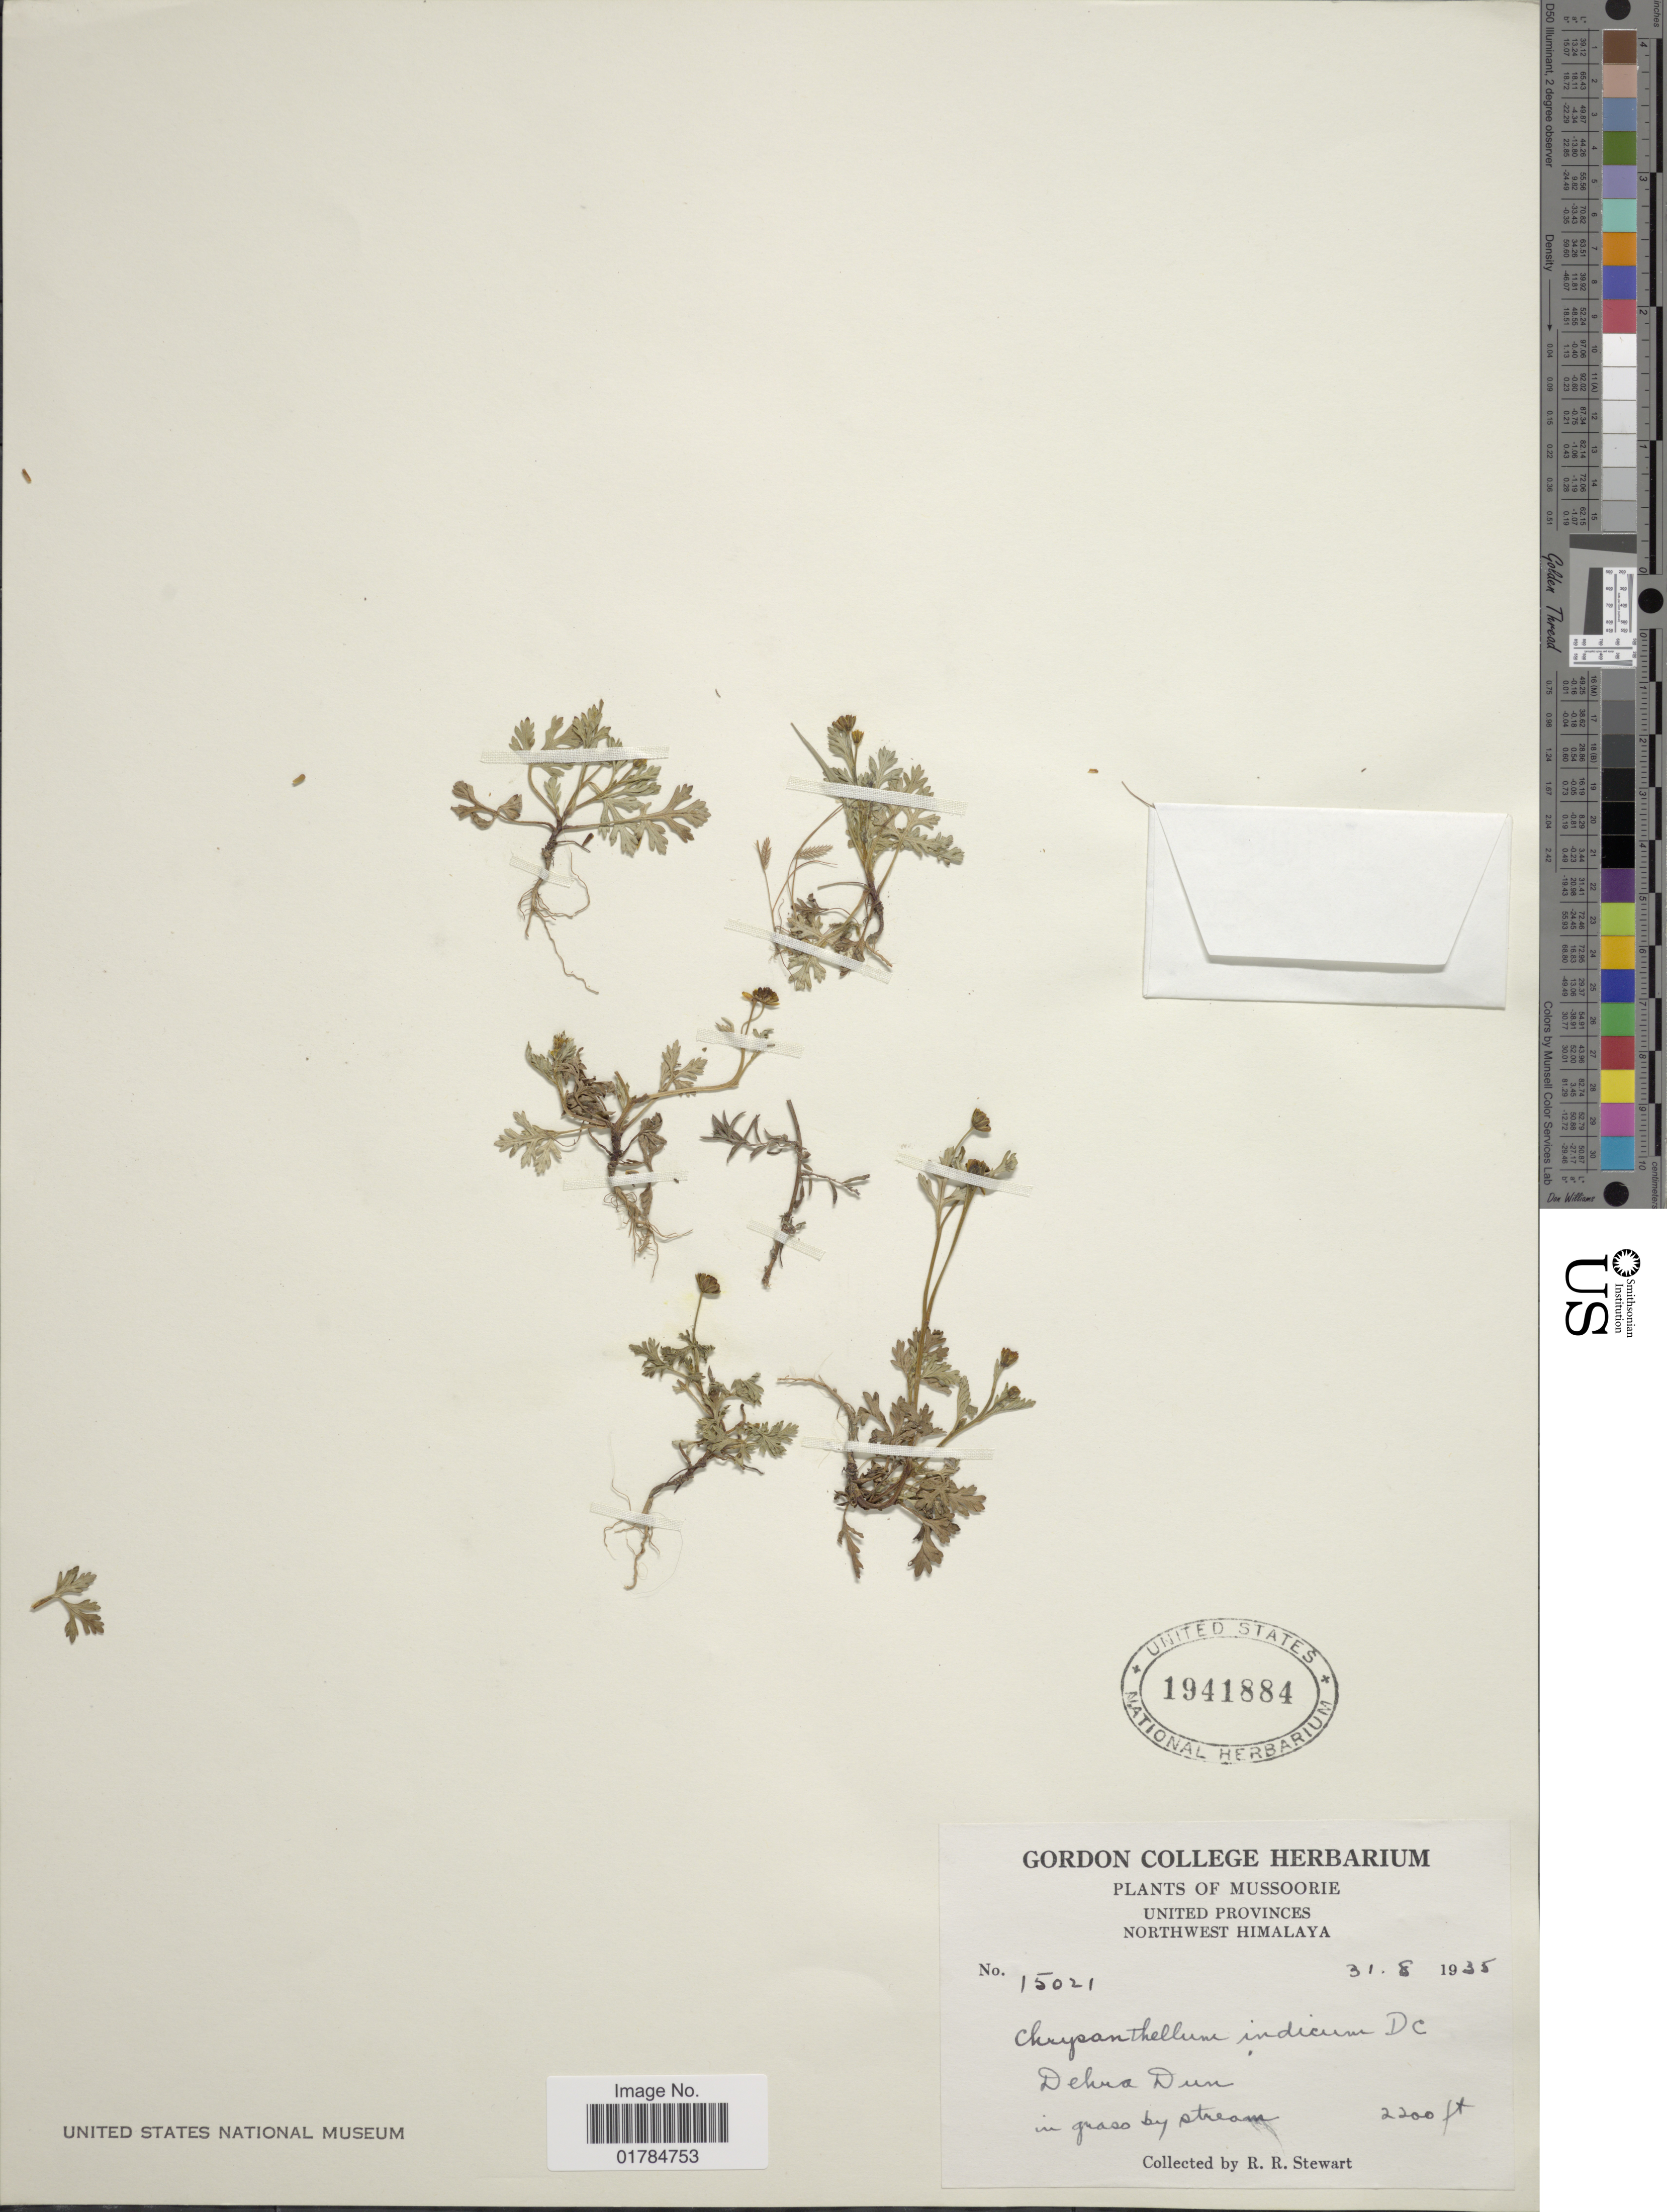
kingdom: Plantae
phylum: Tracheophyta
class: Magnoliopsida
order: Asterales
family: Asteraceae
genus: Chrysanthellum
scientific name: Chrysanthellum indicum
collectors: R. R. Stewart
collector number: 15021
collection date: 1935-08-31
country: India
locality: Mussoorie. United Provinces. Northwest Himalaya. Dehra Dun.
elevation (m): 671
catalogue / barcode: US 1941884